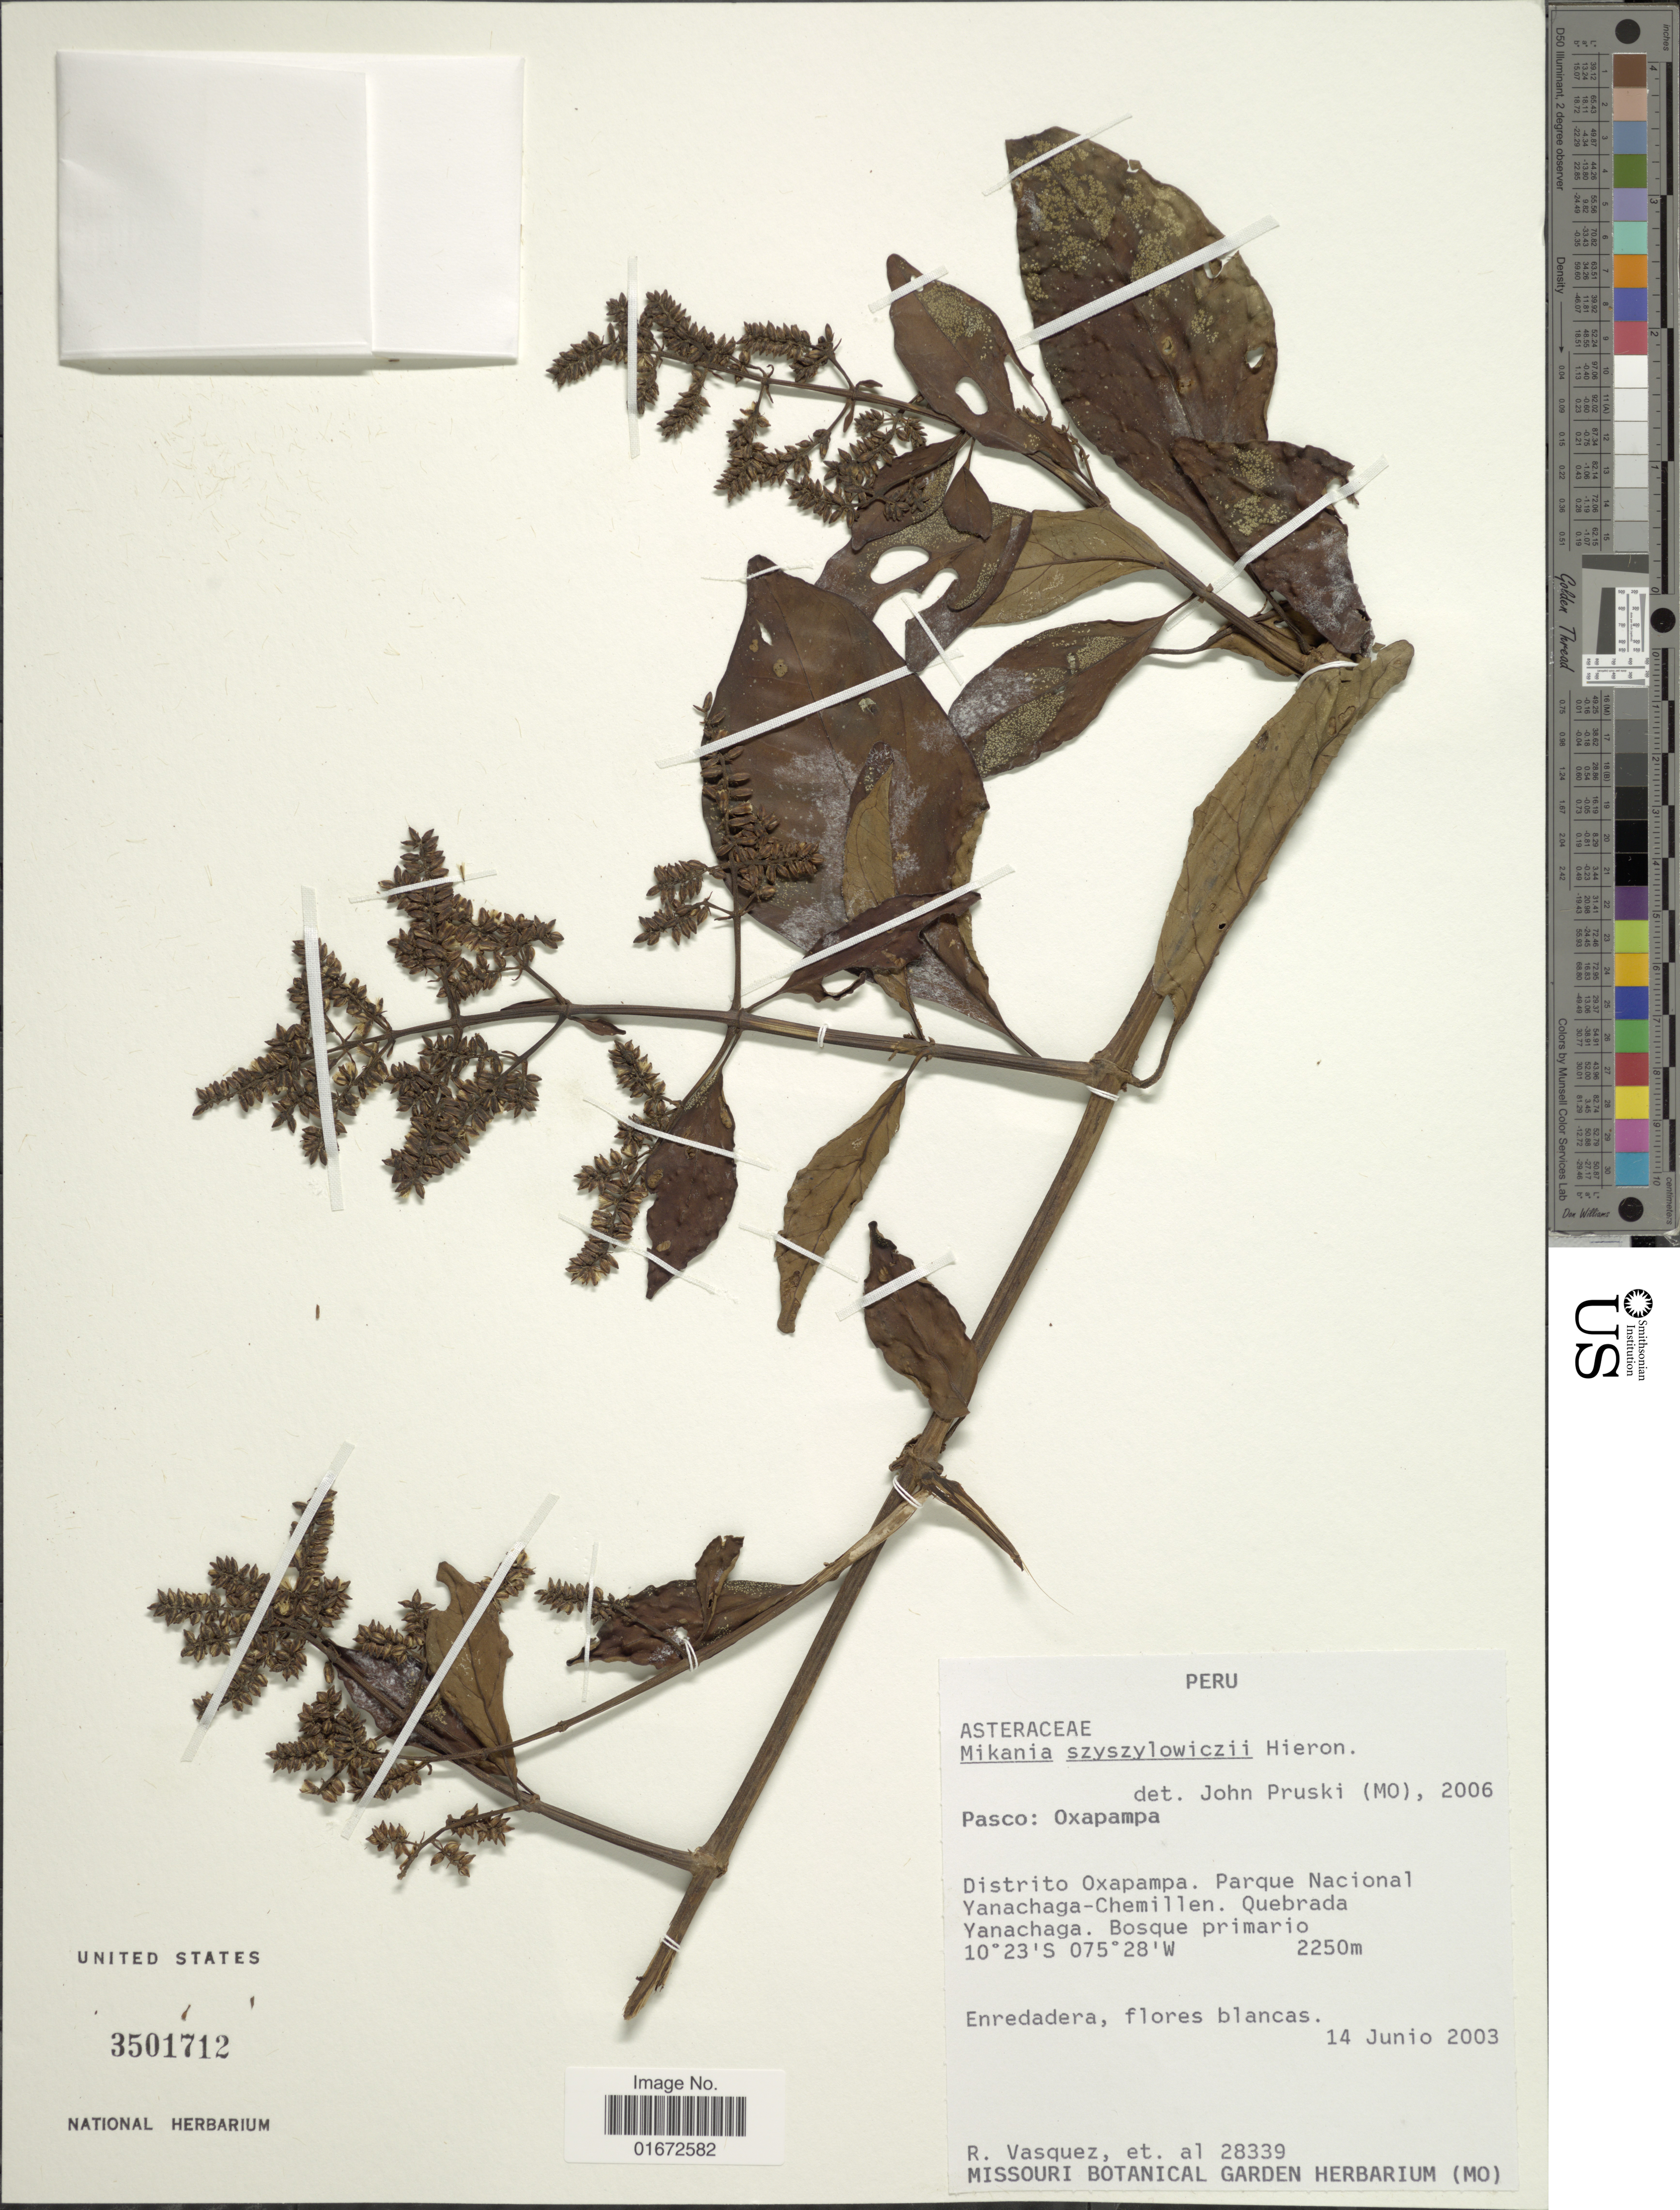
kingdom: Plantae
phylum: Tracheophyta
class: Magnoliopsida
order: Asterales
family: Asteraceae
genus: Mikania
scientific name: Mikania szyszylowiczii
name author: Hieron.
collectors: R. Vasquez & et al.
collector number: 28339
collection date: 2003-06-14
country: Peru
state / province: Pasco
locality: Pasco: Oxapampa. Distrito Oxapampa. Parque nacional Yanachaga-Chemillen. Quebrada Yanachaga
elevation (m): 2250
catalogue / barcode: US 3501712